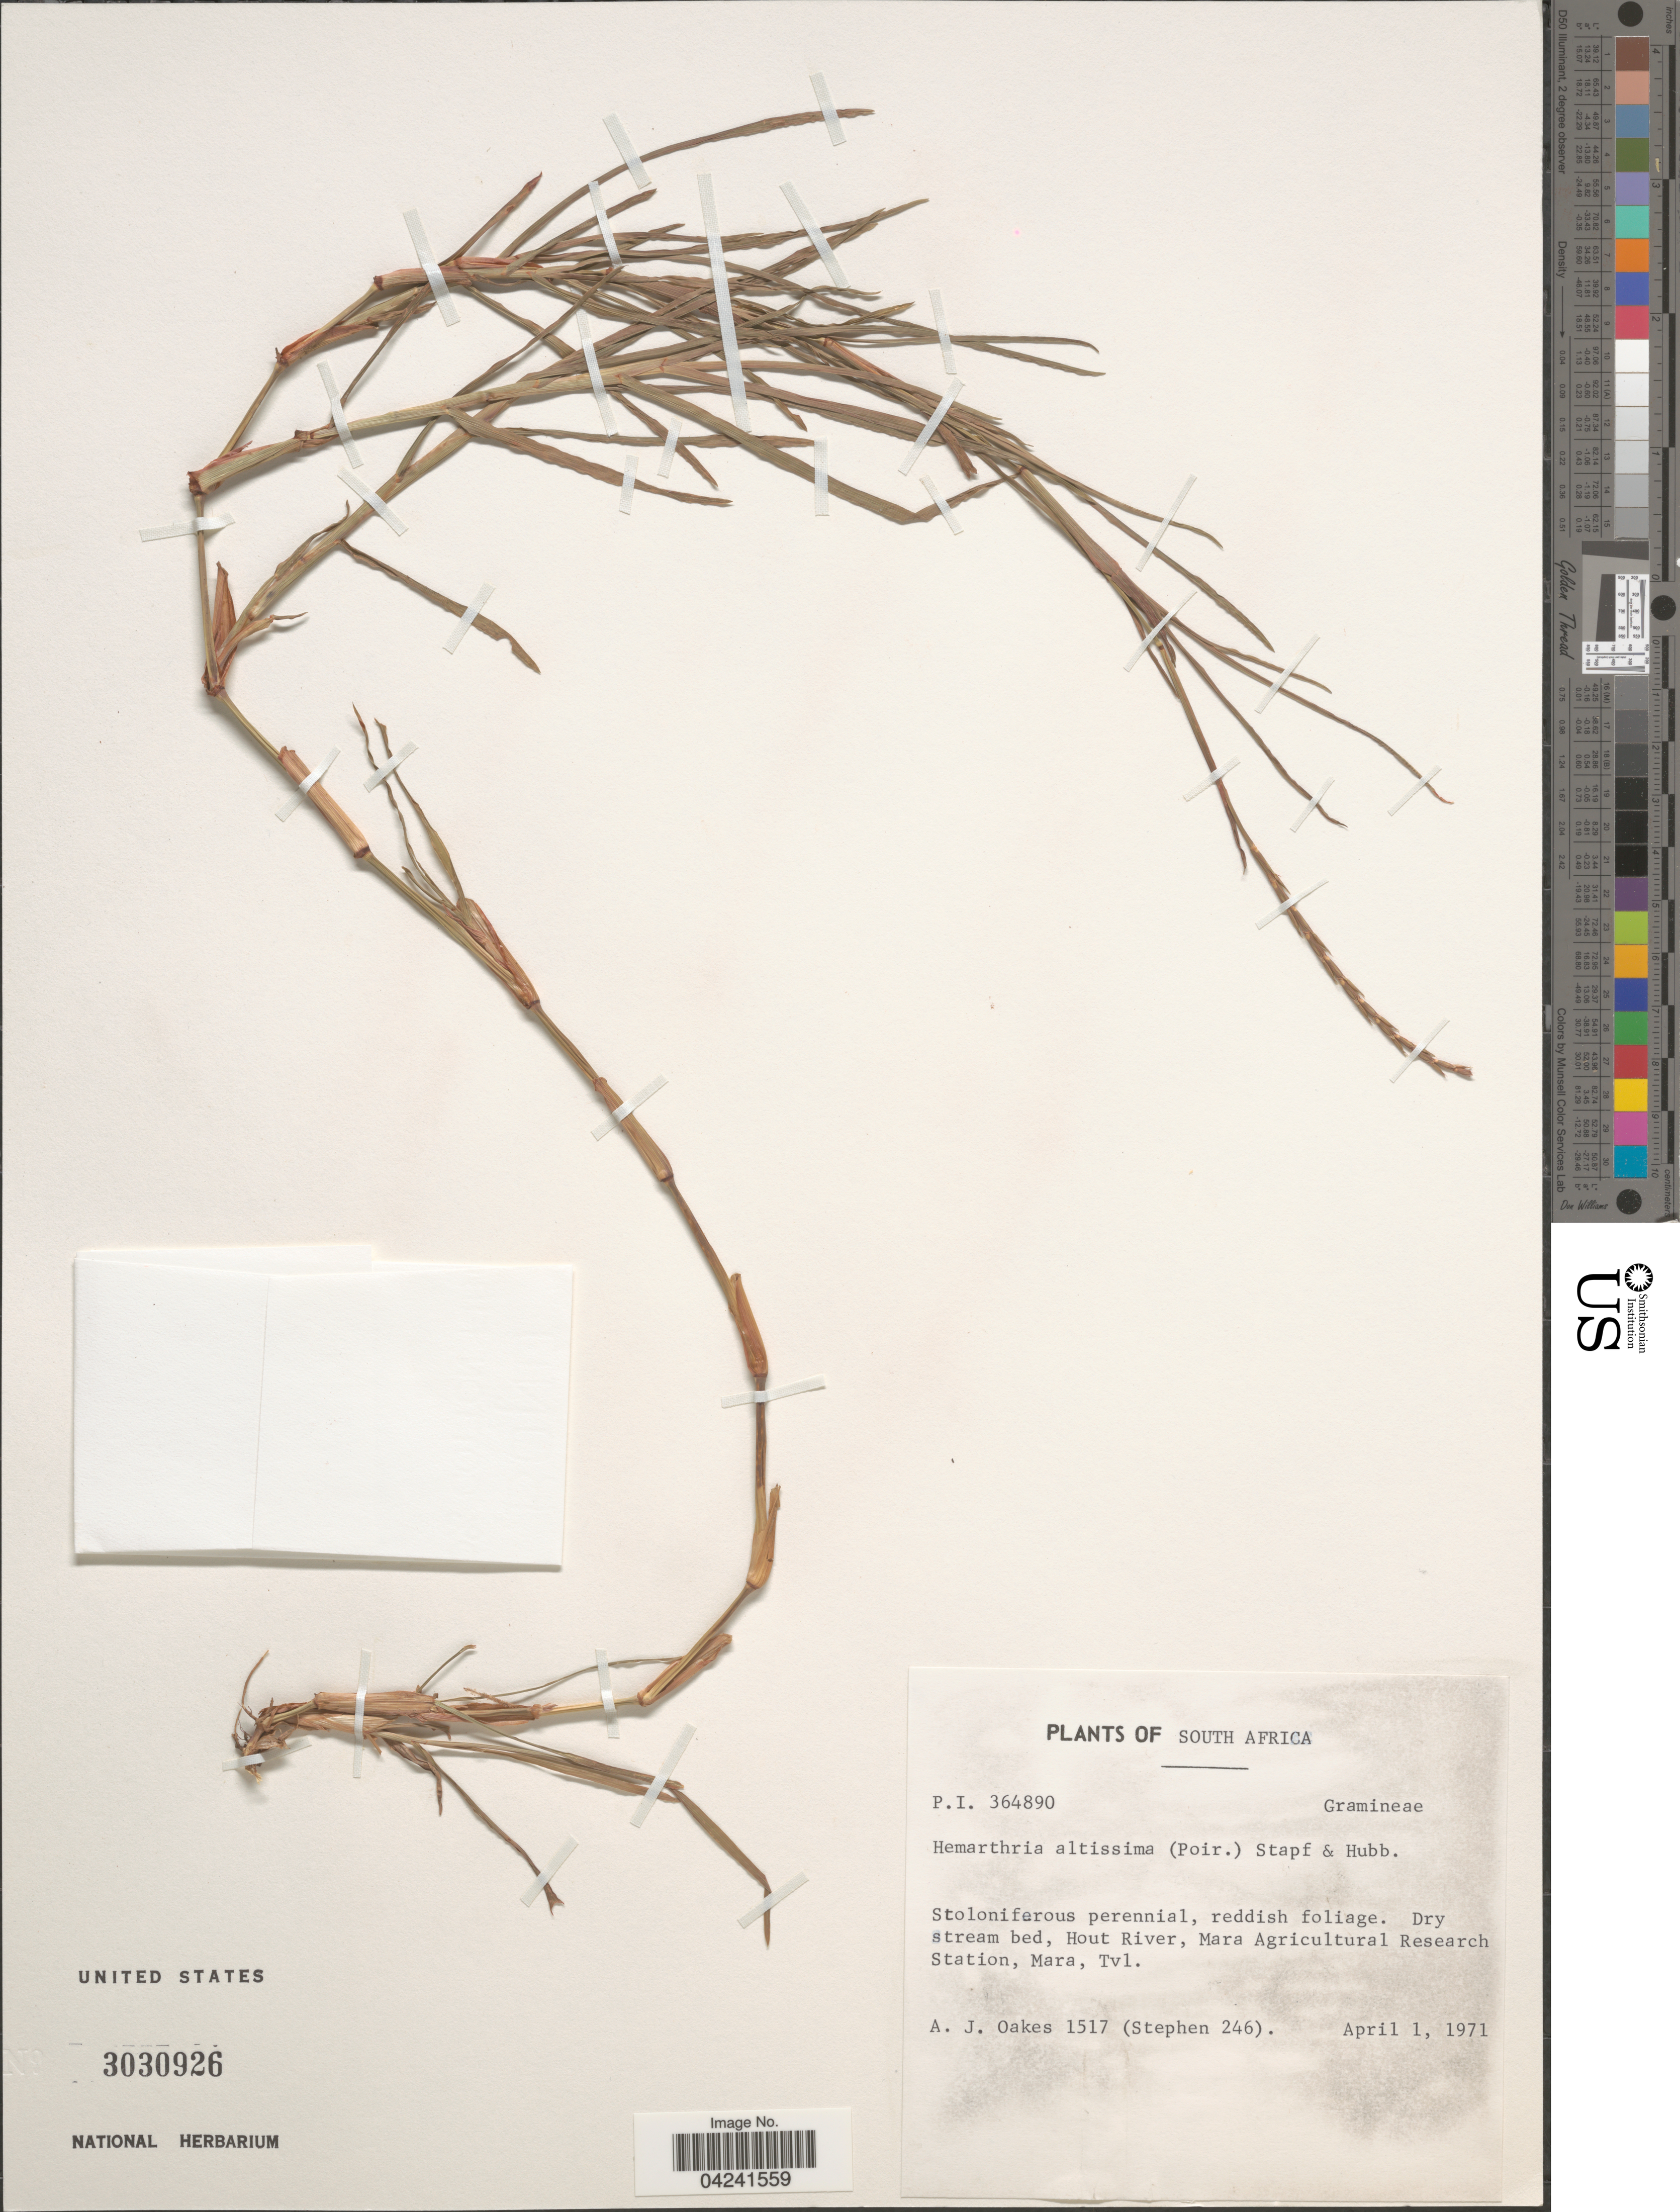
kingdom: Plantae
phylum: Tracheophyta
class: Liliopsida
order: Poales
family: Poaceae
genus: Hemarthria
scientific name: Hemarthria altissima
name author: (Poir.) Stapf & C. E. Hubb.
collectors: A. Oakes & Stephen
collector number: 1517/246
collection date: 1971-04-01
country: South Africa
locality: Hout River, Mara Agricultural Research Station, Mara, Tvl.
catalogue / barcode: US 3030926